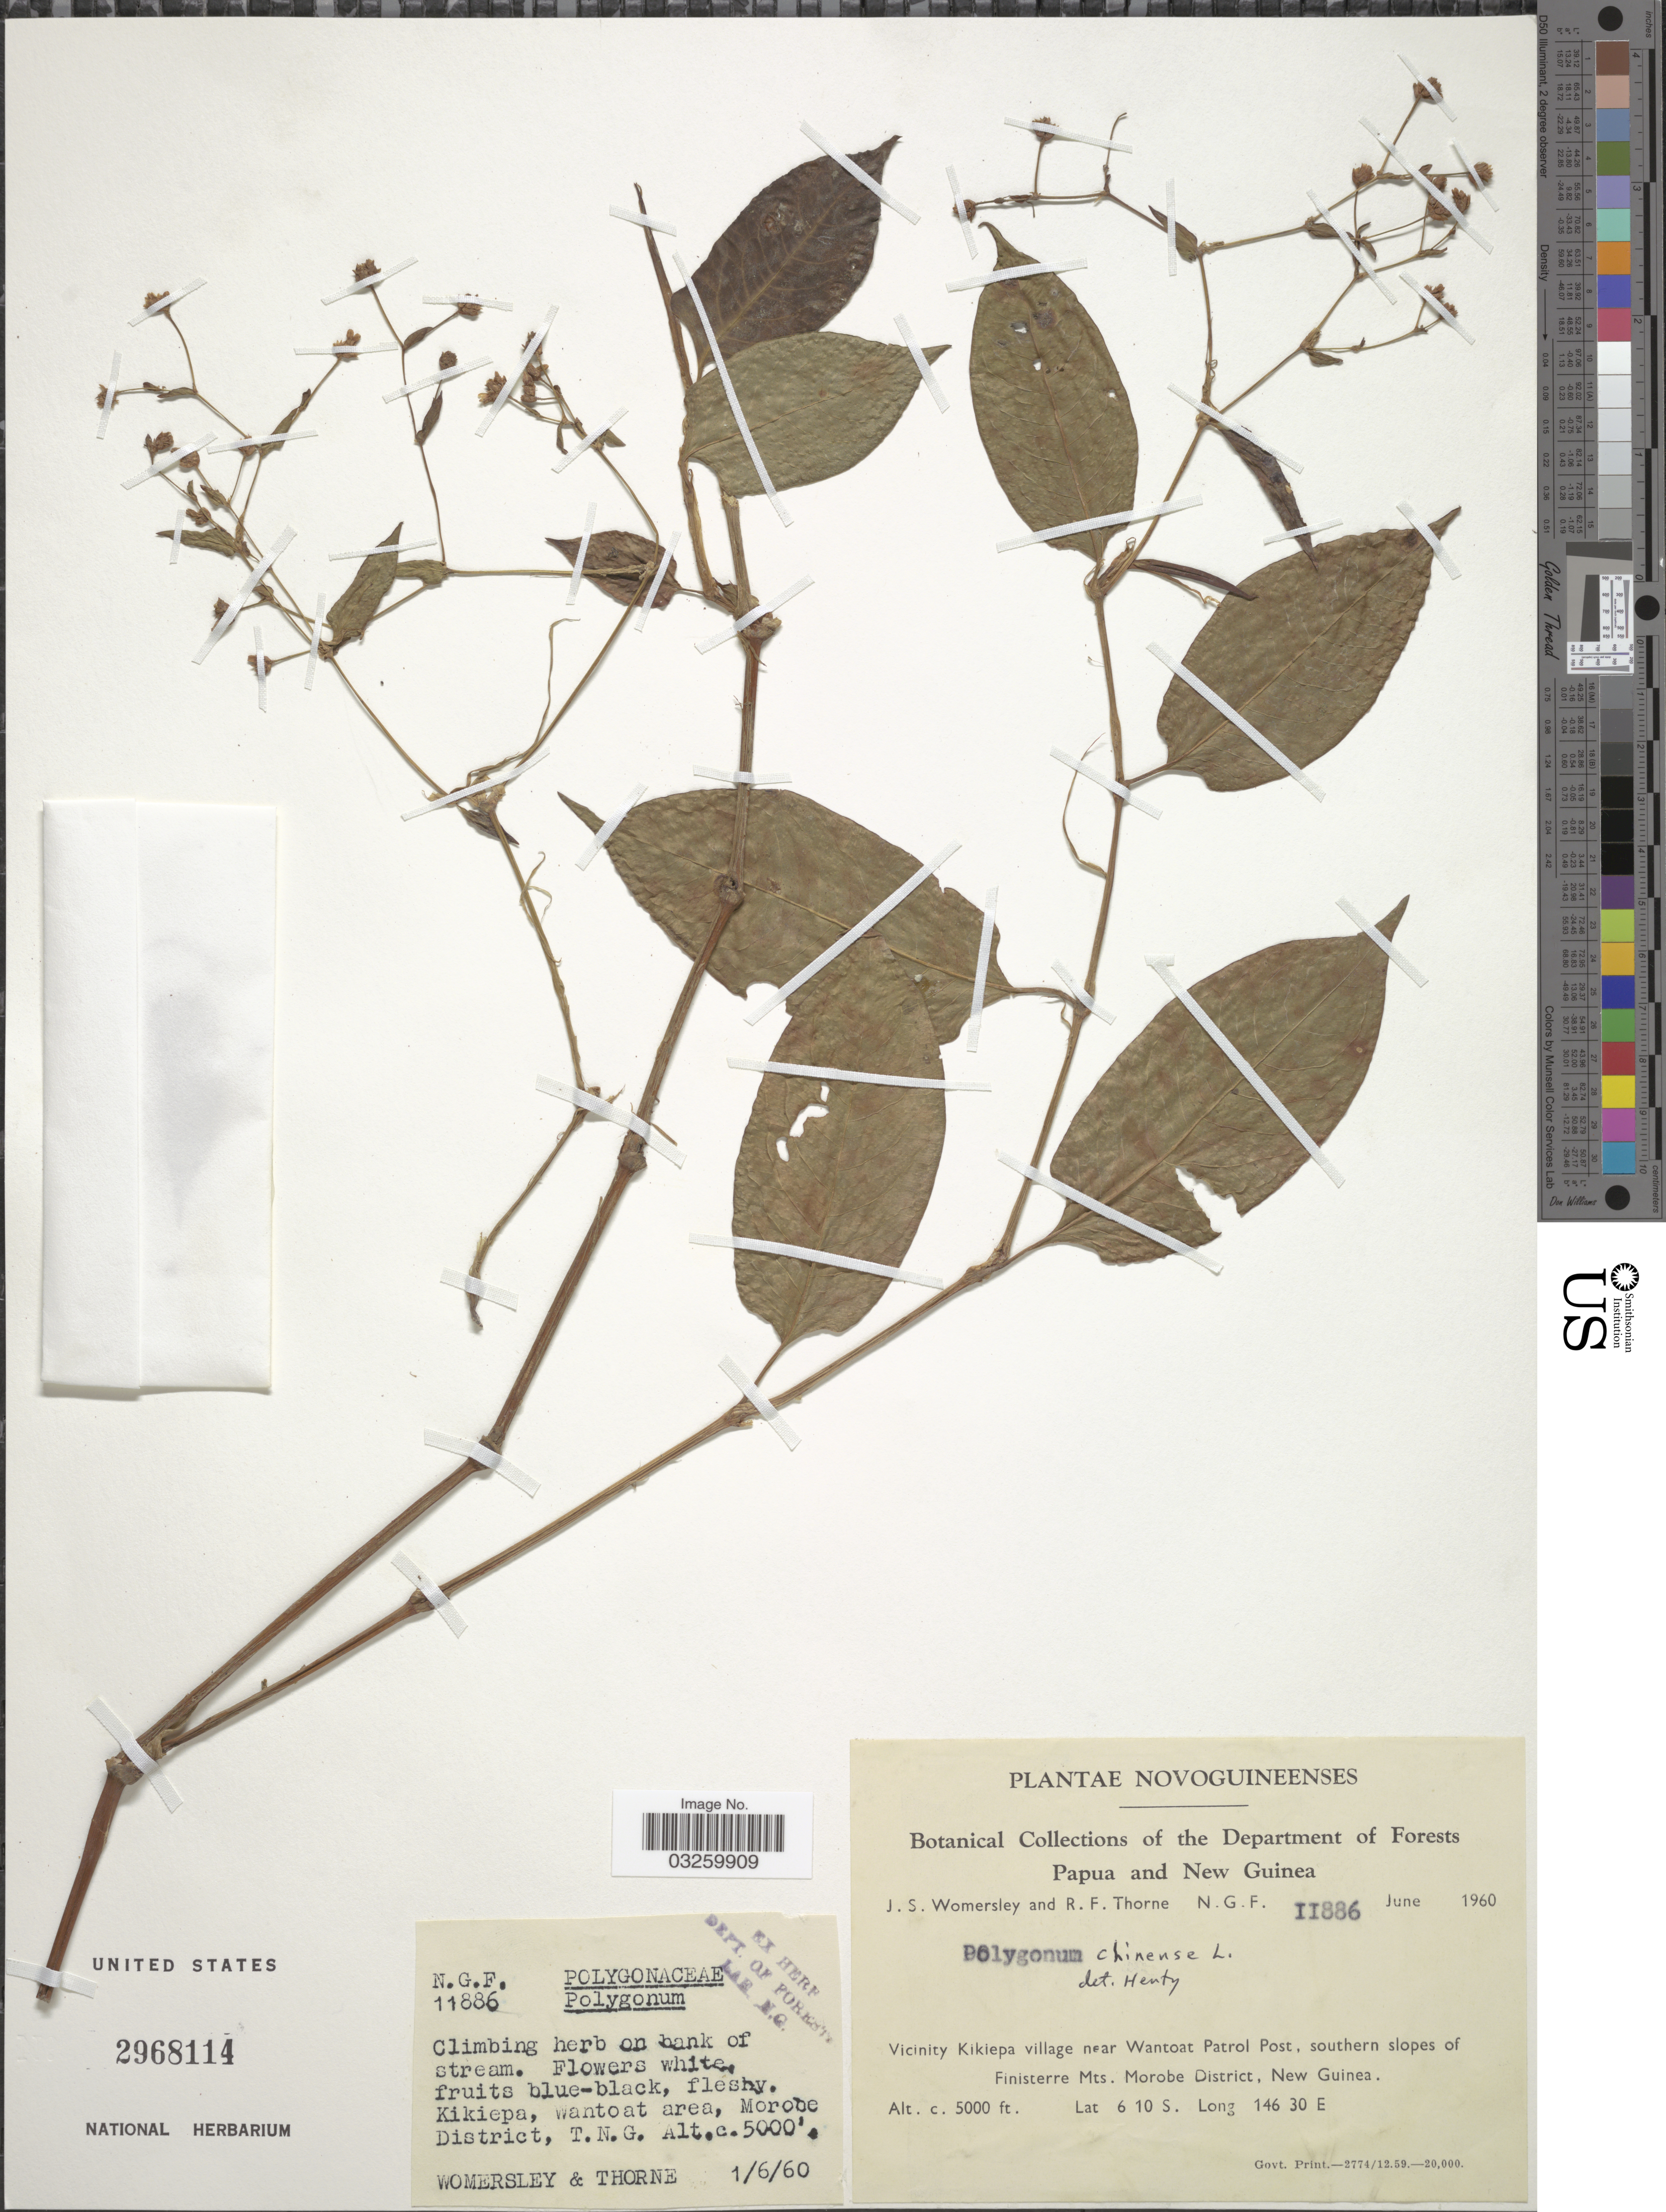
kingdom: Plantae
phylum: Tracheophyta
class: Magnoliopsida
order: Caryophyllales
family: Polygonaceae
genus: Persicaria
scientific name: Persicaria chinensis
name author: (L.) H. Gross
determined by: Wagner, W. L., (BOT), Smithsonian Institution - National Museum of Natural History (UNITED STATES)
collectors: J. S. Womersley & R. Thorne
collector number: NGF11886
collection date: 1960-06-01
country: Papua New Guinea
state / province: Morobe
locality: Vicinity of Kikiepa village near Wantoat Patrol Post, southern slopes of Finisterre Mts. Morobe District, New Guinea.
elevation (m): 1524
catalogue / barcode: US 2968114